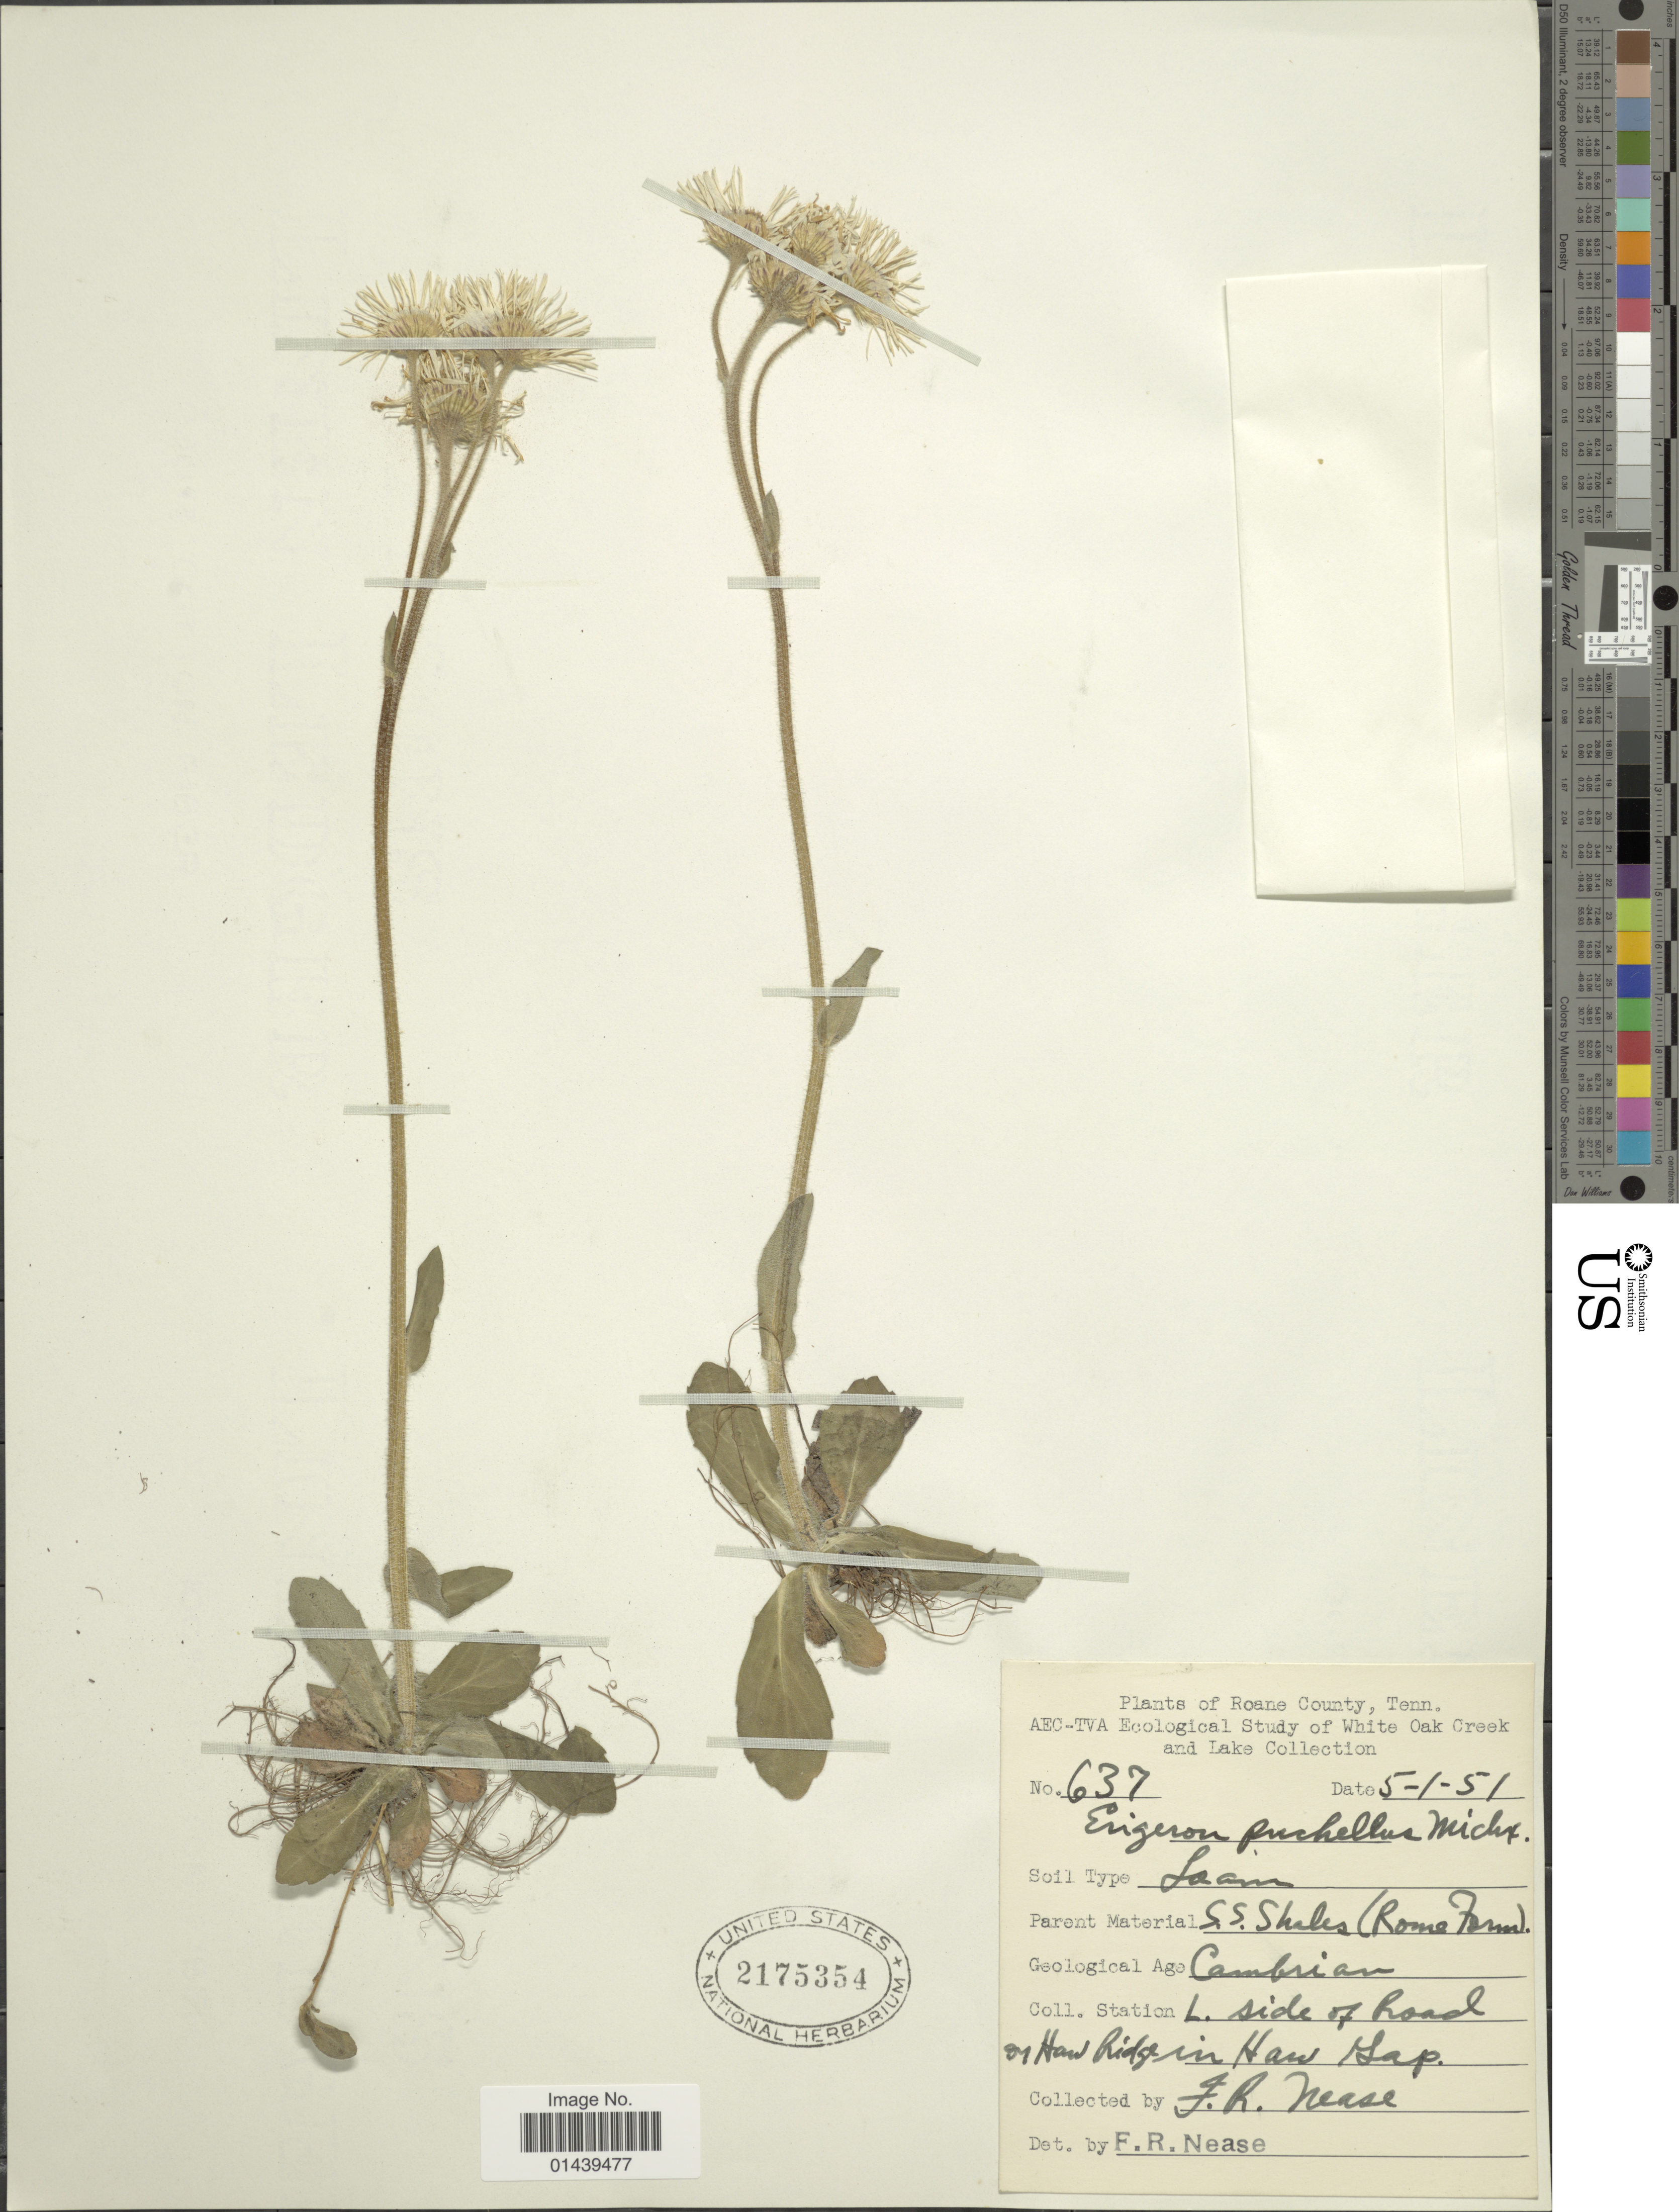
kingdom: Plantae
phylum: Tracheophyta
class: Magnoliopsida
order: Asterales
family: Asteraceae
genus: Erigeron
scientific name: Erigeron pulchellus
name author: Michx.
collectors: F. Nease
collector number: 637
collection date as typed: Transcribed d/m/y: 1/5/51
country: United States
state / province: Tennessee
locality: Roane County. White Oak Creek and Lake. L. side of Road on Haw Ridge in Haw Gap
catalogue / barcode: US 2175354